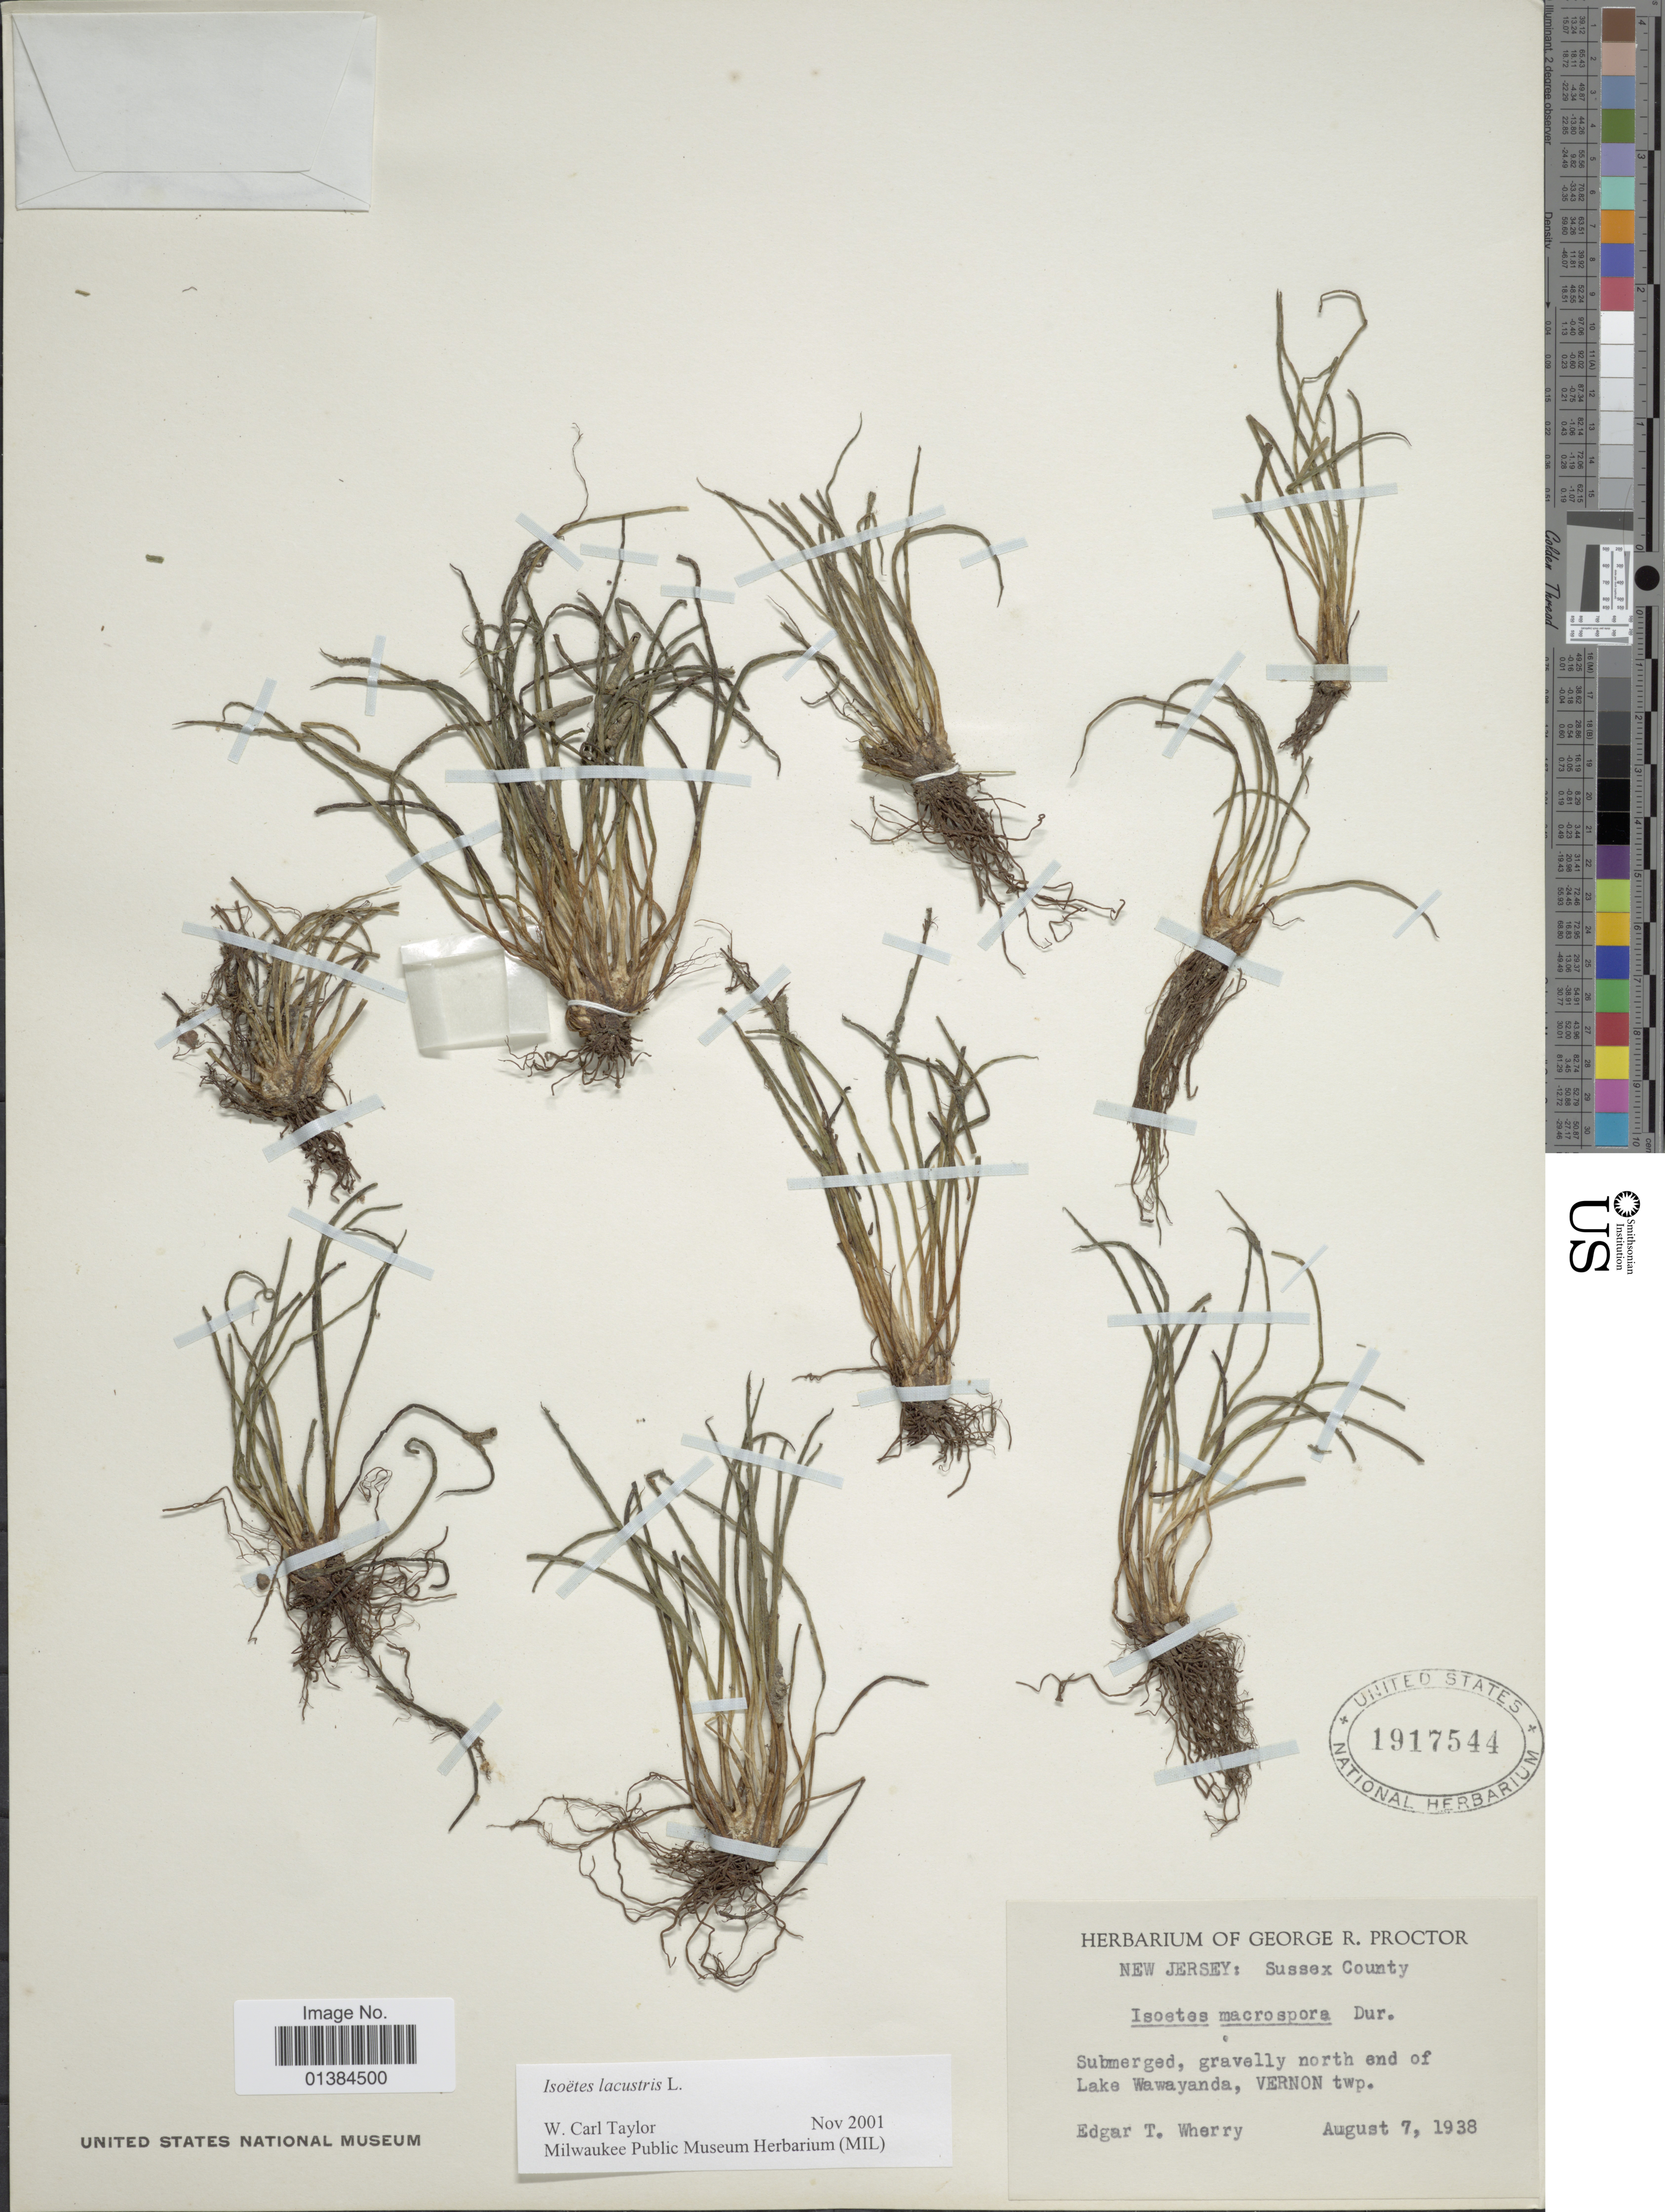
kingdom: Plantae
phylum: Tracheophyta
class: Lycopodiopsida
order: Isoetales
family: Isoetaceae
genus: Isoetes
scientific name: Isoetes lacustris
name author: L.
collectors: E. T. Wherry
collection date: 1938-08-07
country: United States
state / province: New Jersey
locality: Sussex County. Submerged, gravelly north end of Lake Wawayanda, Vernon twp.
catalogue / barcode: US 1917544